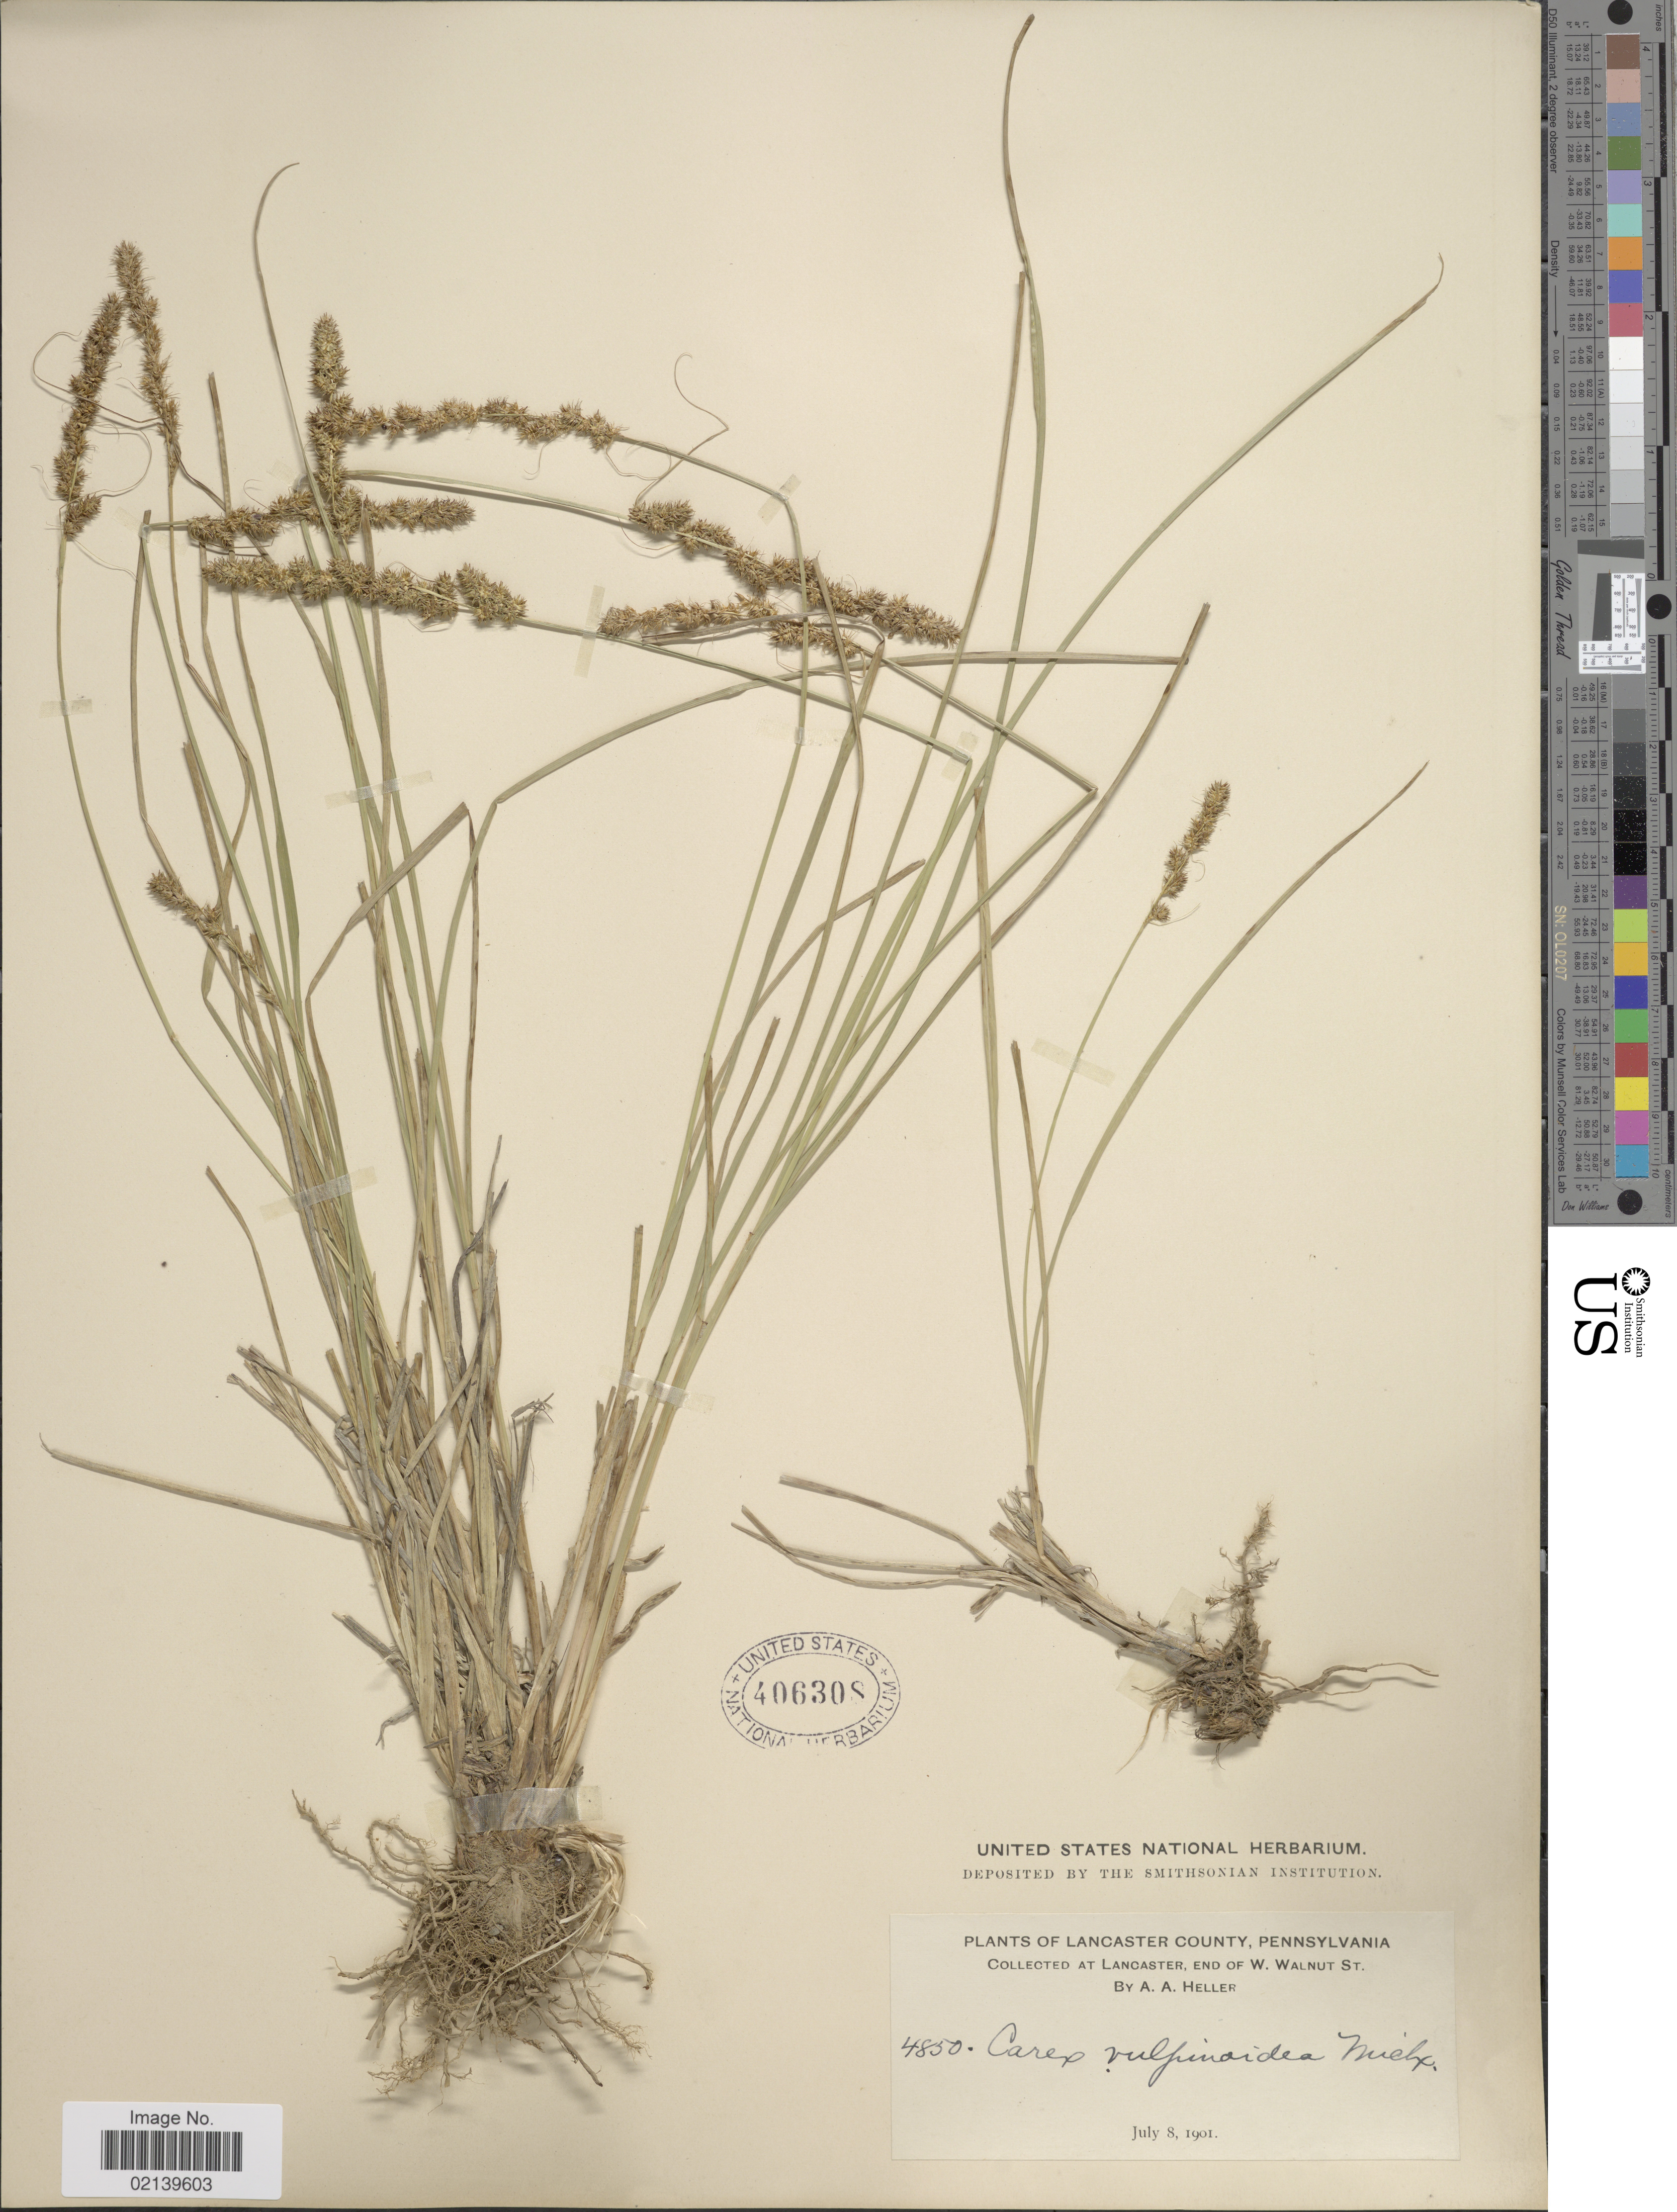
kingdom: Plantae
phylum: Tracheophyta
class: Liliopsida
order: Poales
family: Cyperaceae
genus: Carex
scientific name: Carex vulpinoidea Michx.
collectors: A. A. Heller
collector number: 4850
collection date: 1901-07-08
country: United States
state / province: Pennsylvania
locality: Lancaster County, at Lancaster, end of W. Walnut St.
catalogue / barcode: US 406308